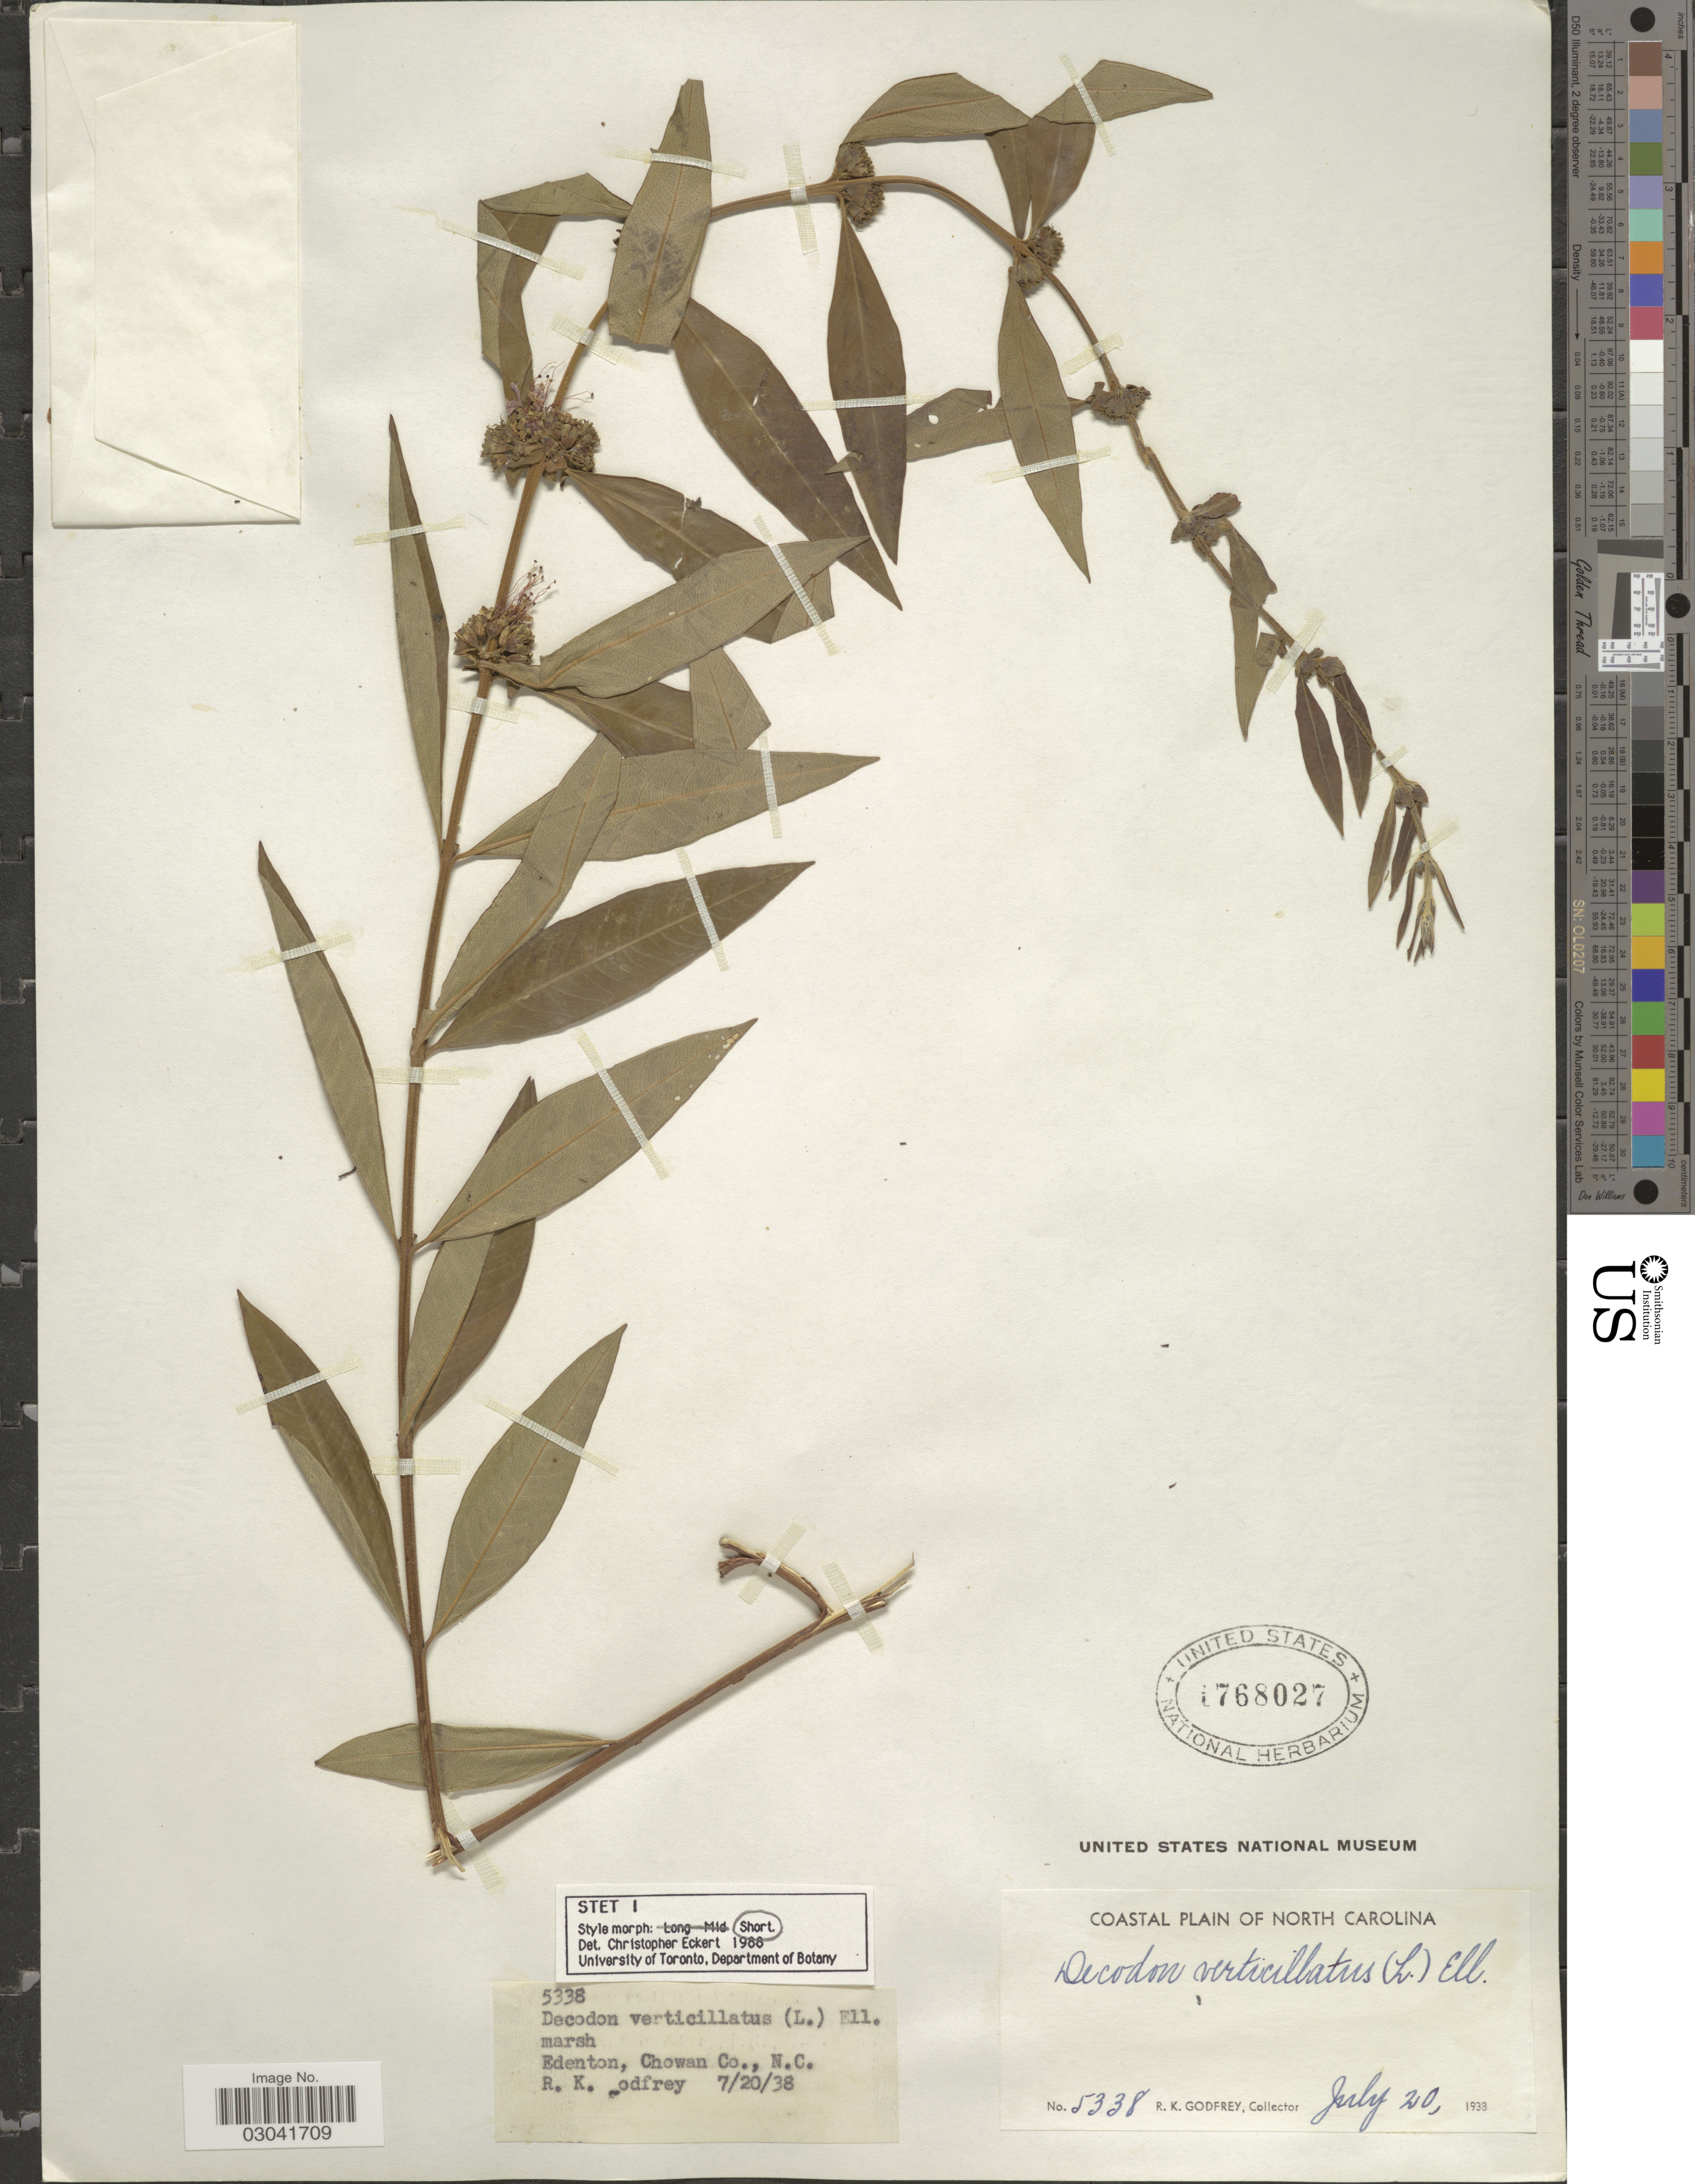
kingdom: Plantae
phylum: Tracheophyta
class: Magnoliopsida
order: Myrtales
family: Lythraceae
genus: Decodon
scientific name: Decodon verticillatus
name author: (L.) Elliott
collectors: R. K. Godfrey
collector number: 5338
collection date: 1938-07-20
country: United States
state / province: North Carolina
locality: Edenton, Chowan Co. Coastal Plain of North Carolina.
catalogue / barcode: US 1768027